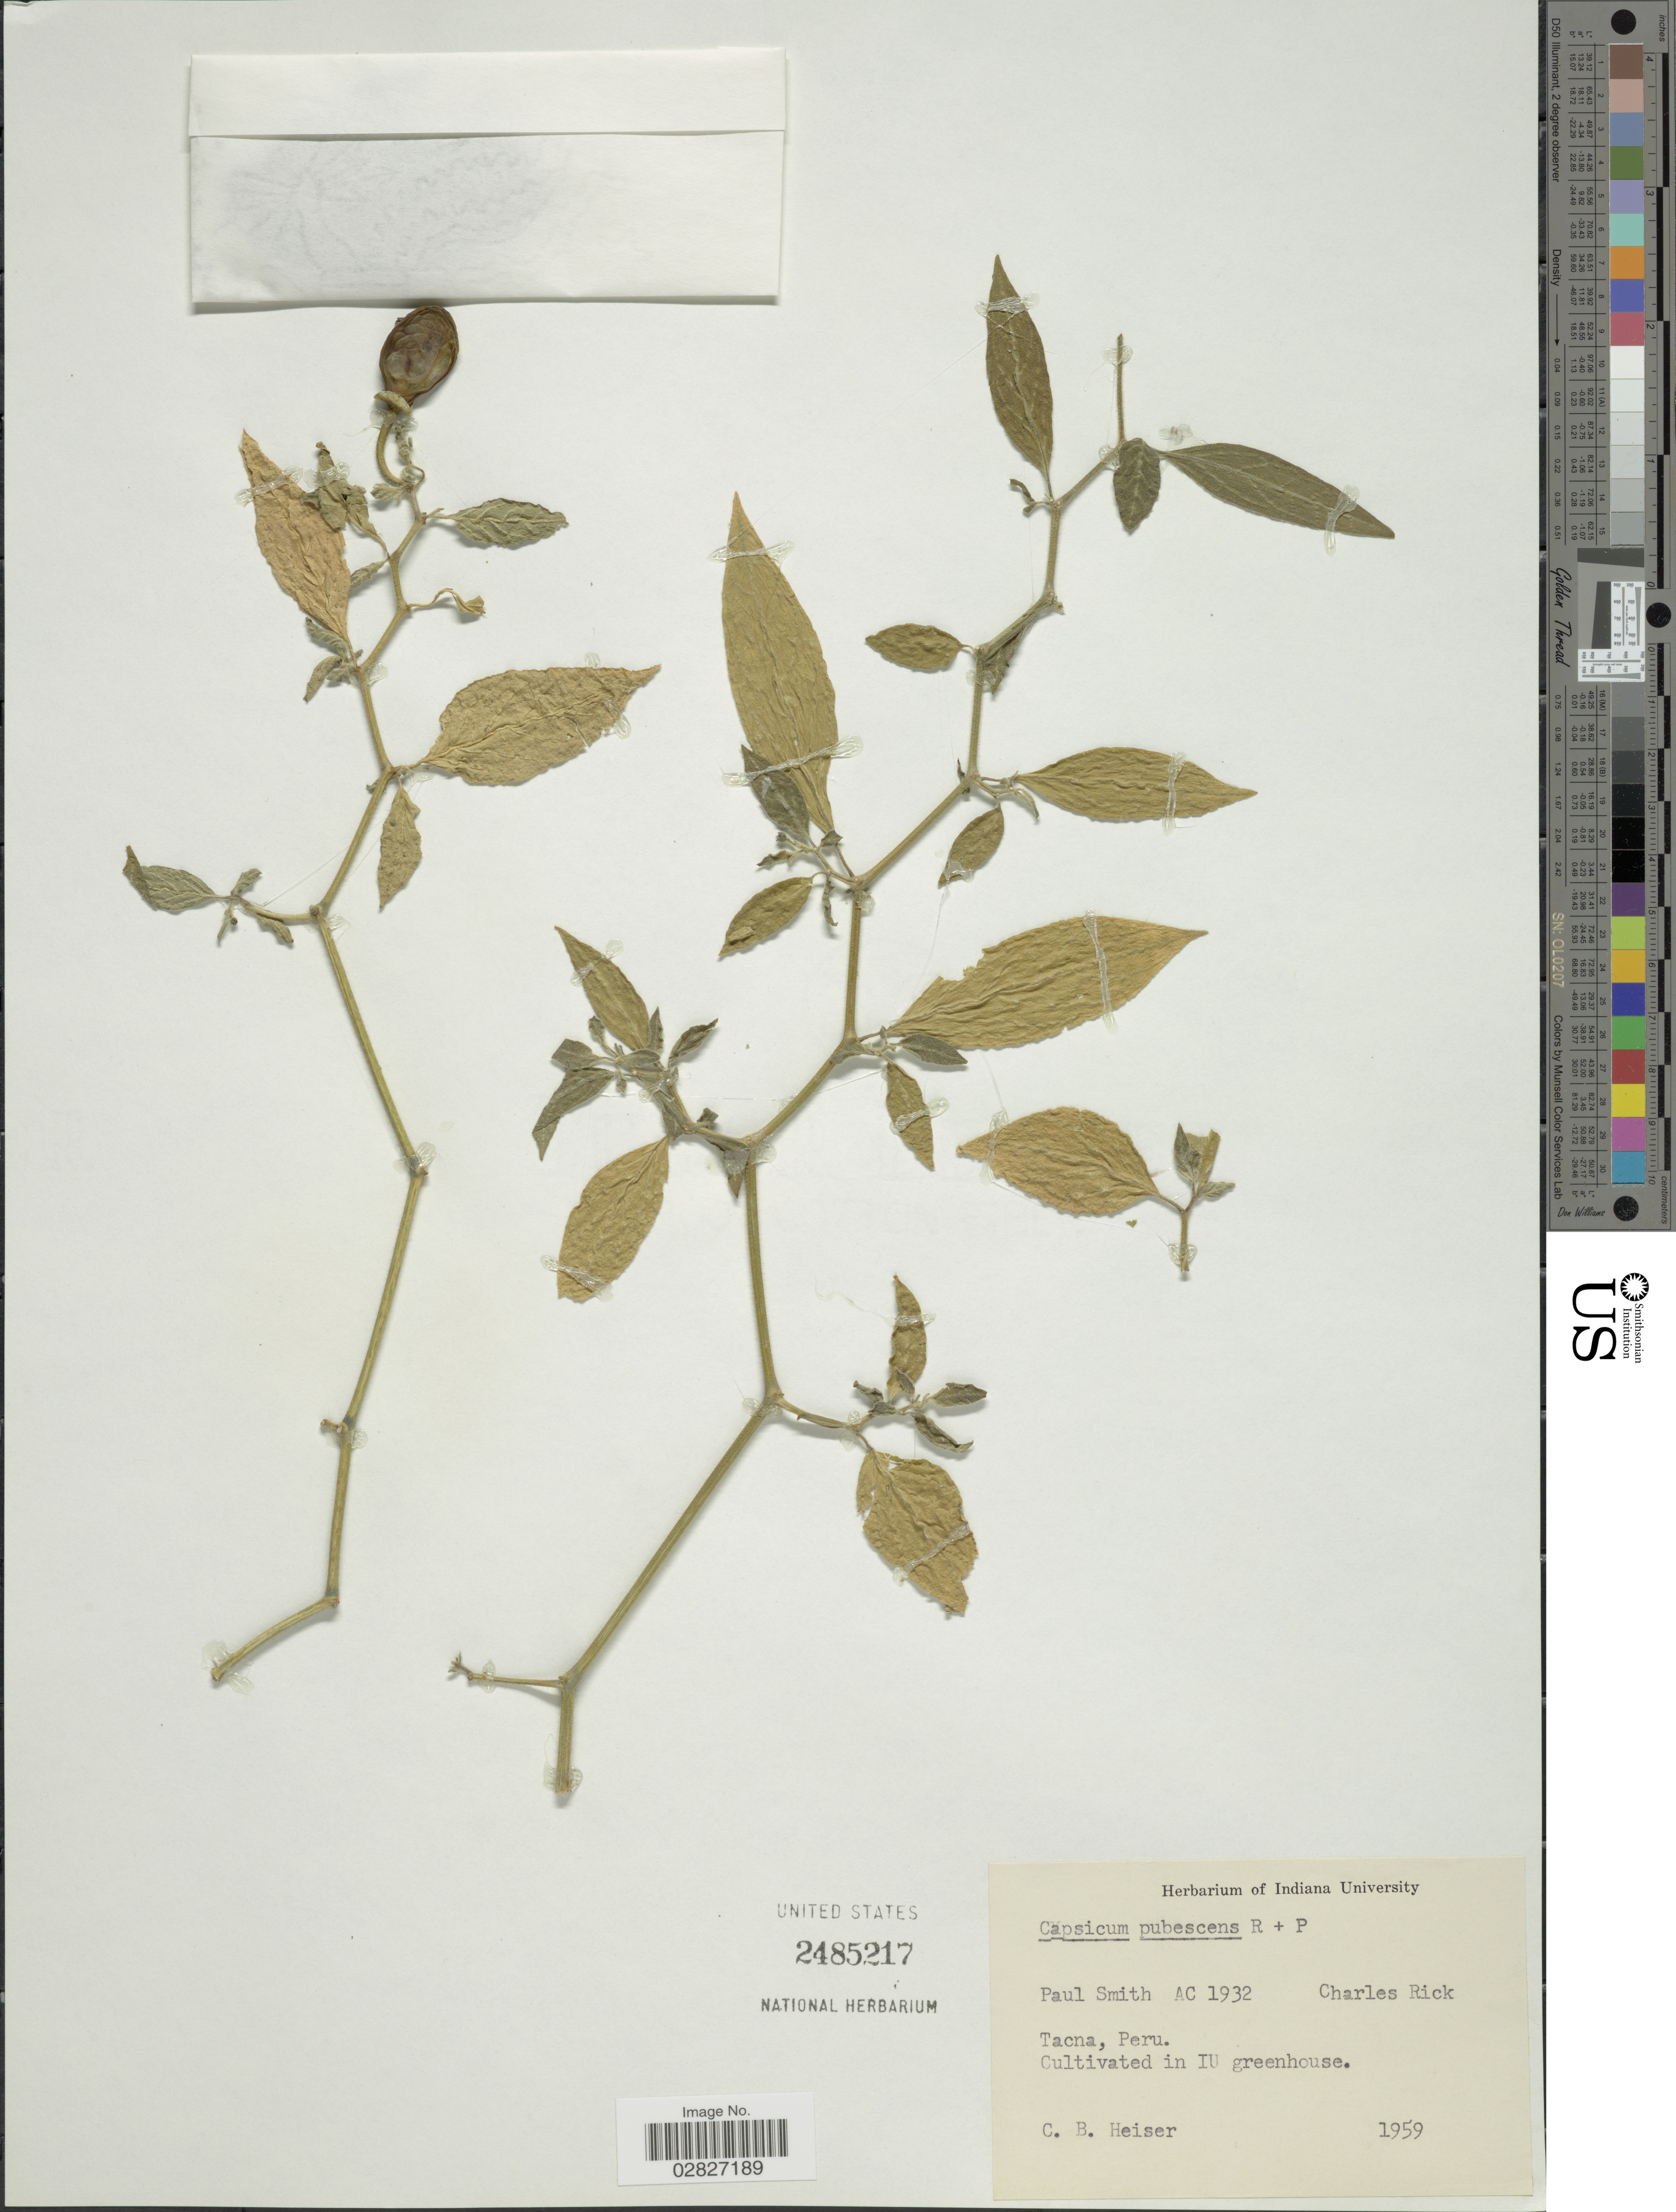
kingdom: Plantae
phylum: Tracheophyta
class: Magnoliopsida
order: Solanales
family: Solanaceae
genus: Capsicum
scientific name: Capsicum pubescens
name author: Ruiz & Pav.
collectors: C. B. Heiser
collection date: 1959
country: Peru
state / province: Tacna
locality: Cultivated in IU greenhouse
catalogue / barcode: US 2485217